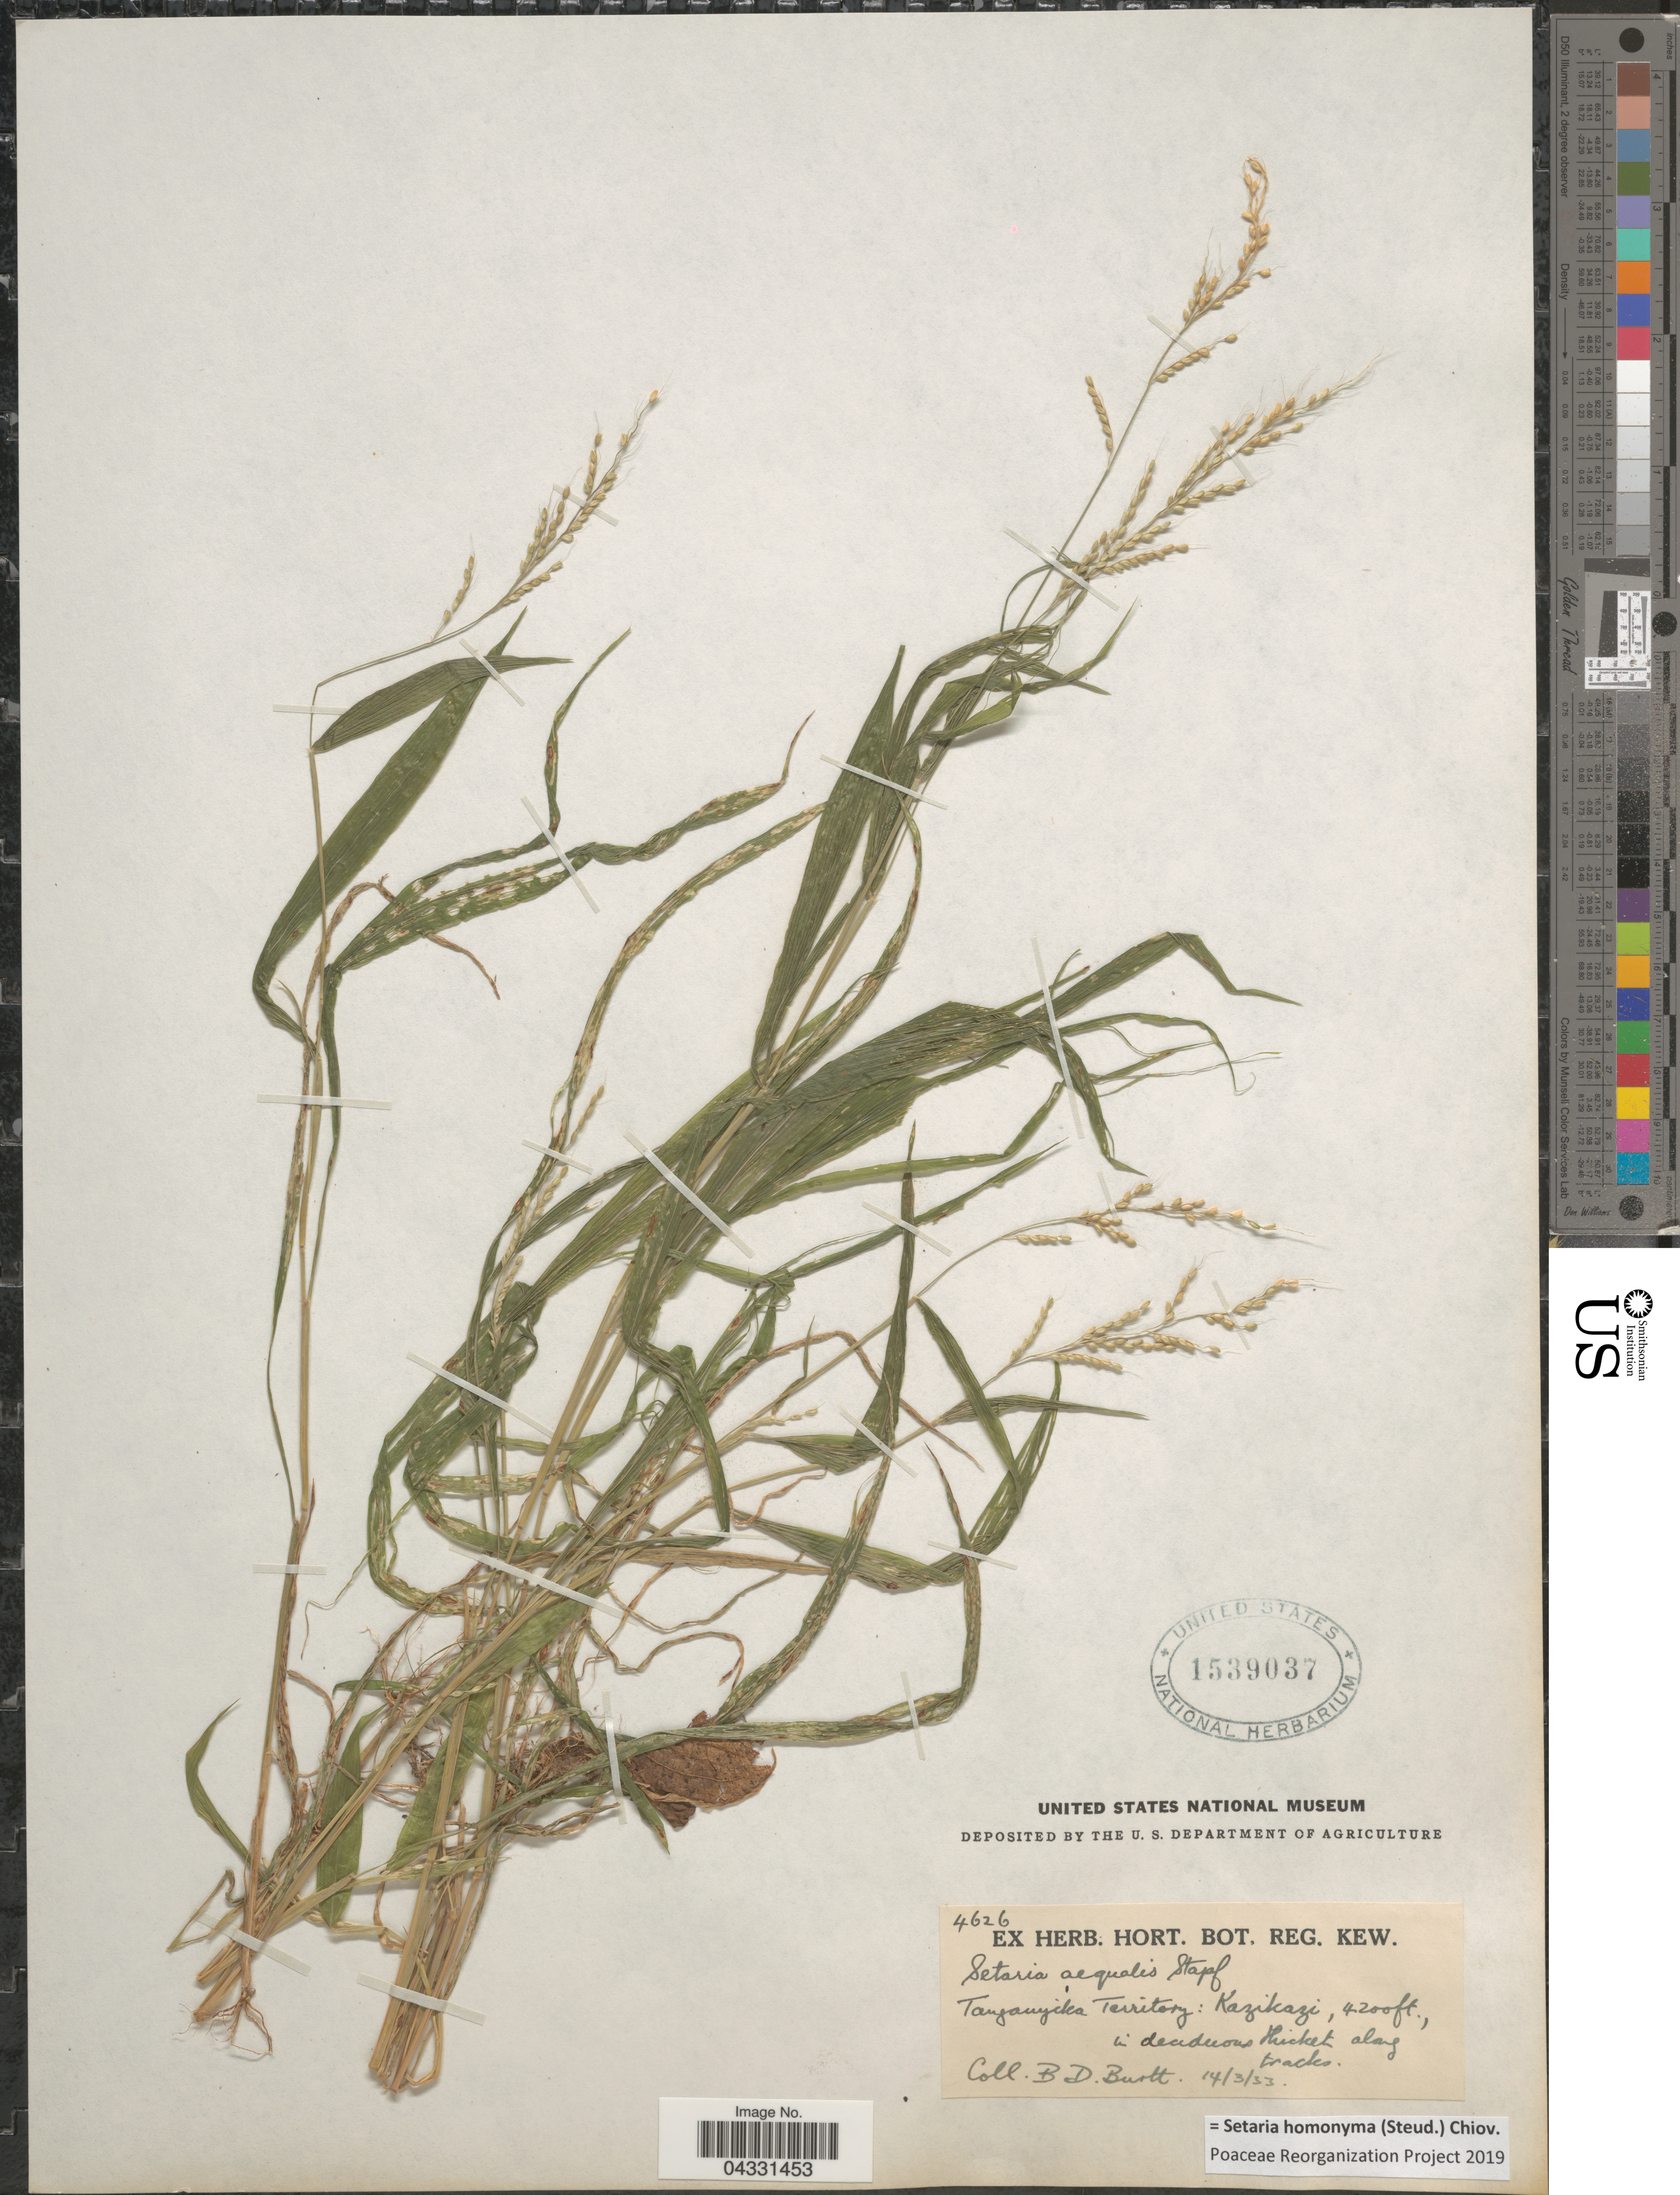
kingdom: Plantae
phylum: Tracheophyta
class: Liliopsida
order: Poales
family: Poaceae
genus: Setaria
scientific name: Setaria homonyma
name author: (Steud.) Chiov.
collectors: B. D. Burtt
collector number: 4626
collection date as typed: Transcribed d/m/y: 14/3/33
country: Tanzania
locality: Tanganyika Territory: Kazikazi, in deciduous thicket along tracks.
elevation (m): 1280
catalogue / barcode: US 1539037